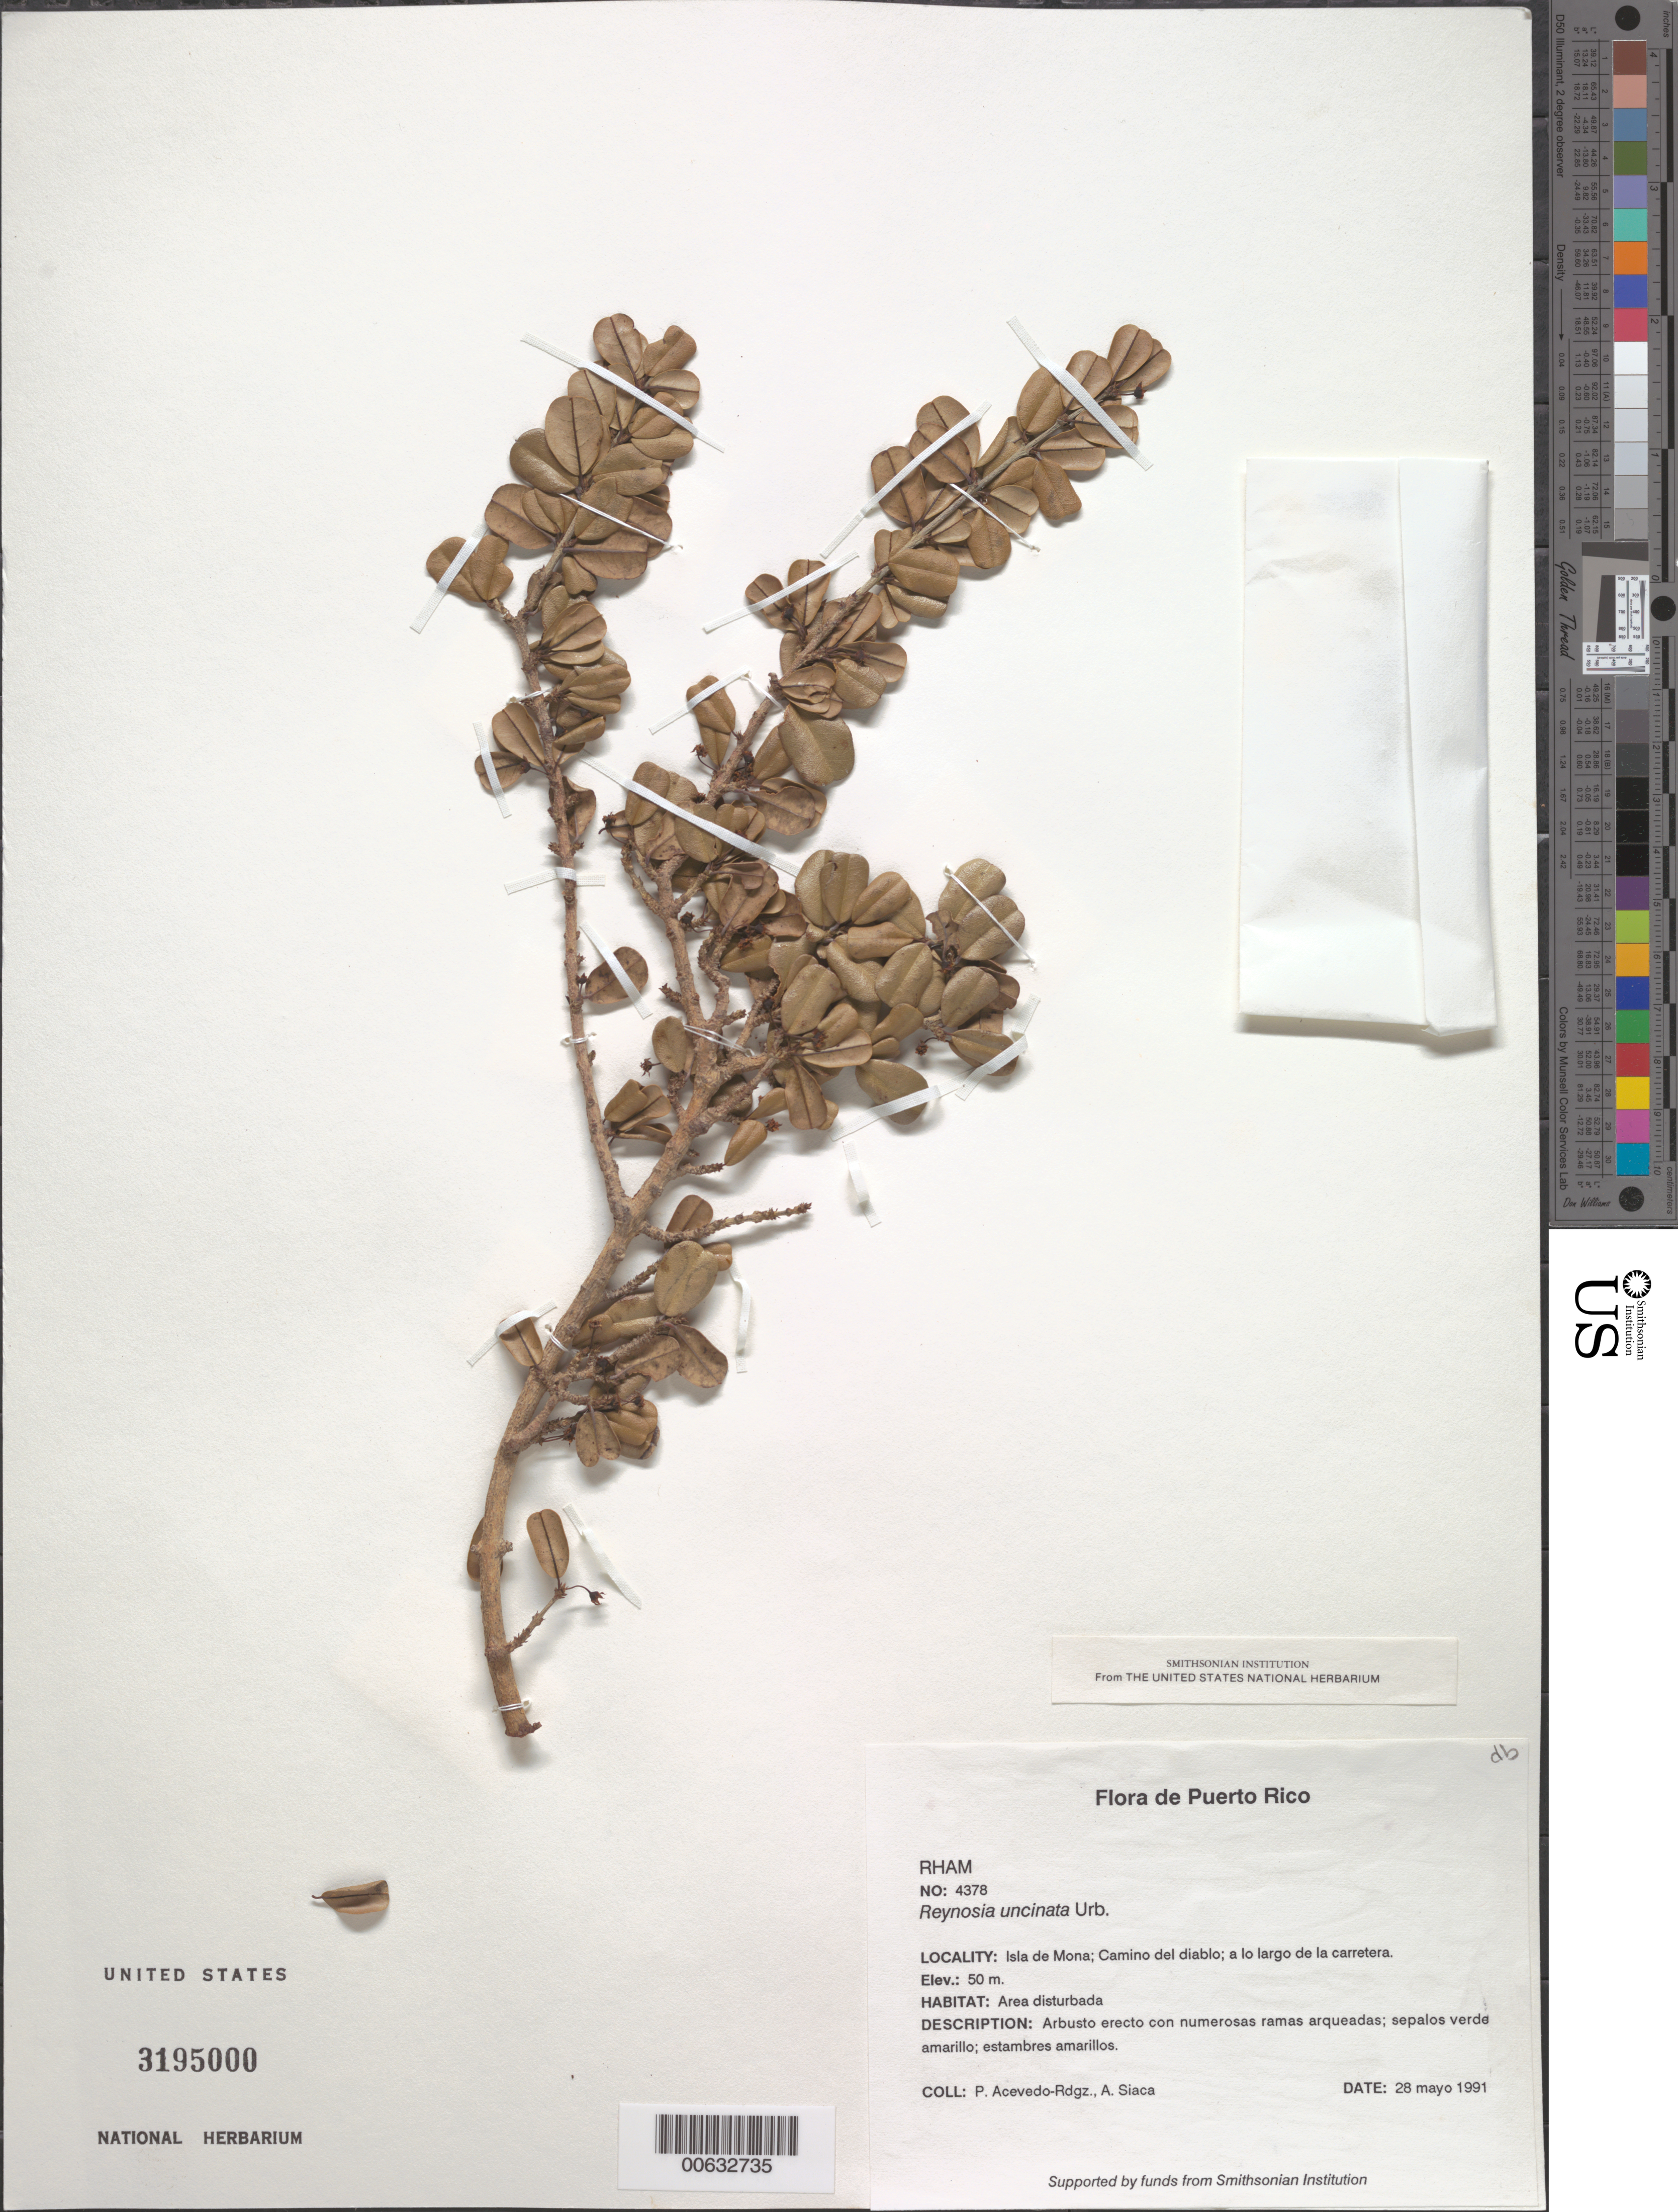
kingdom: Plantae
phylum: Tracheophyta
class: Magnoliopsida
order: Rosales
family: Rhamnaceae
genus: Reynosia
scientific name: Reynosia uncinata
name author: Urb.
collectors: P. Acevedo-Rodr. & A. Siaca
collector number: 4378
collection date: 1991-05-28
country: Puerto Rico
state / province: Mayaguëz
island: Mona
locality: Isla de Mona; Camino del diablo; a lo largo de la carretera.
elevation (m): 50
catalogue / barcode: US 3195000